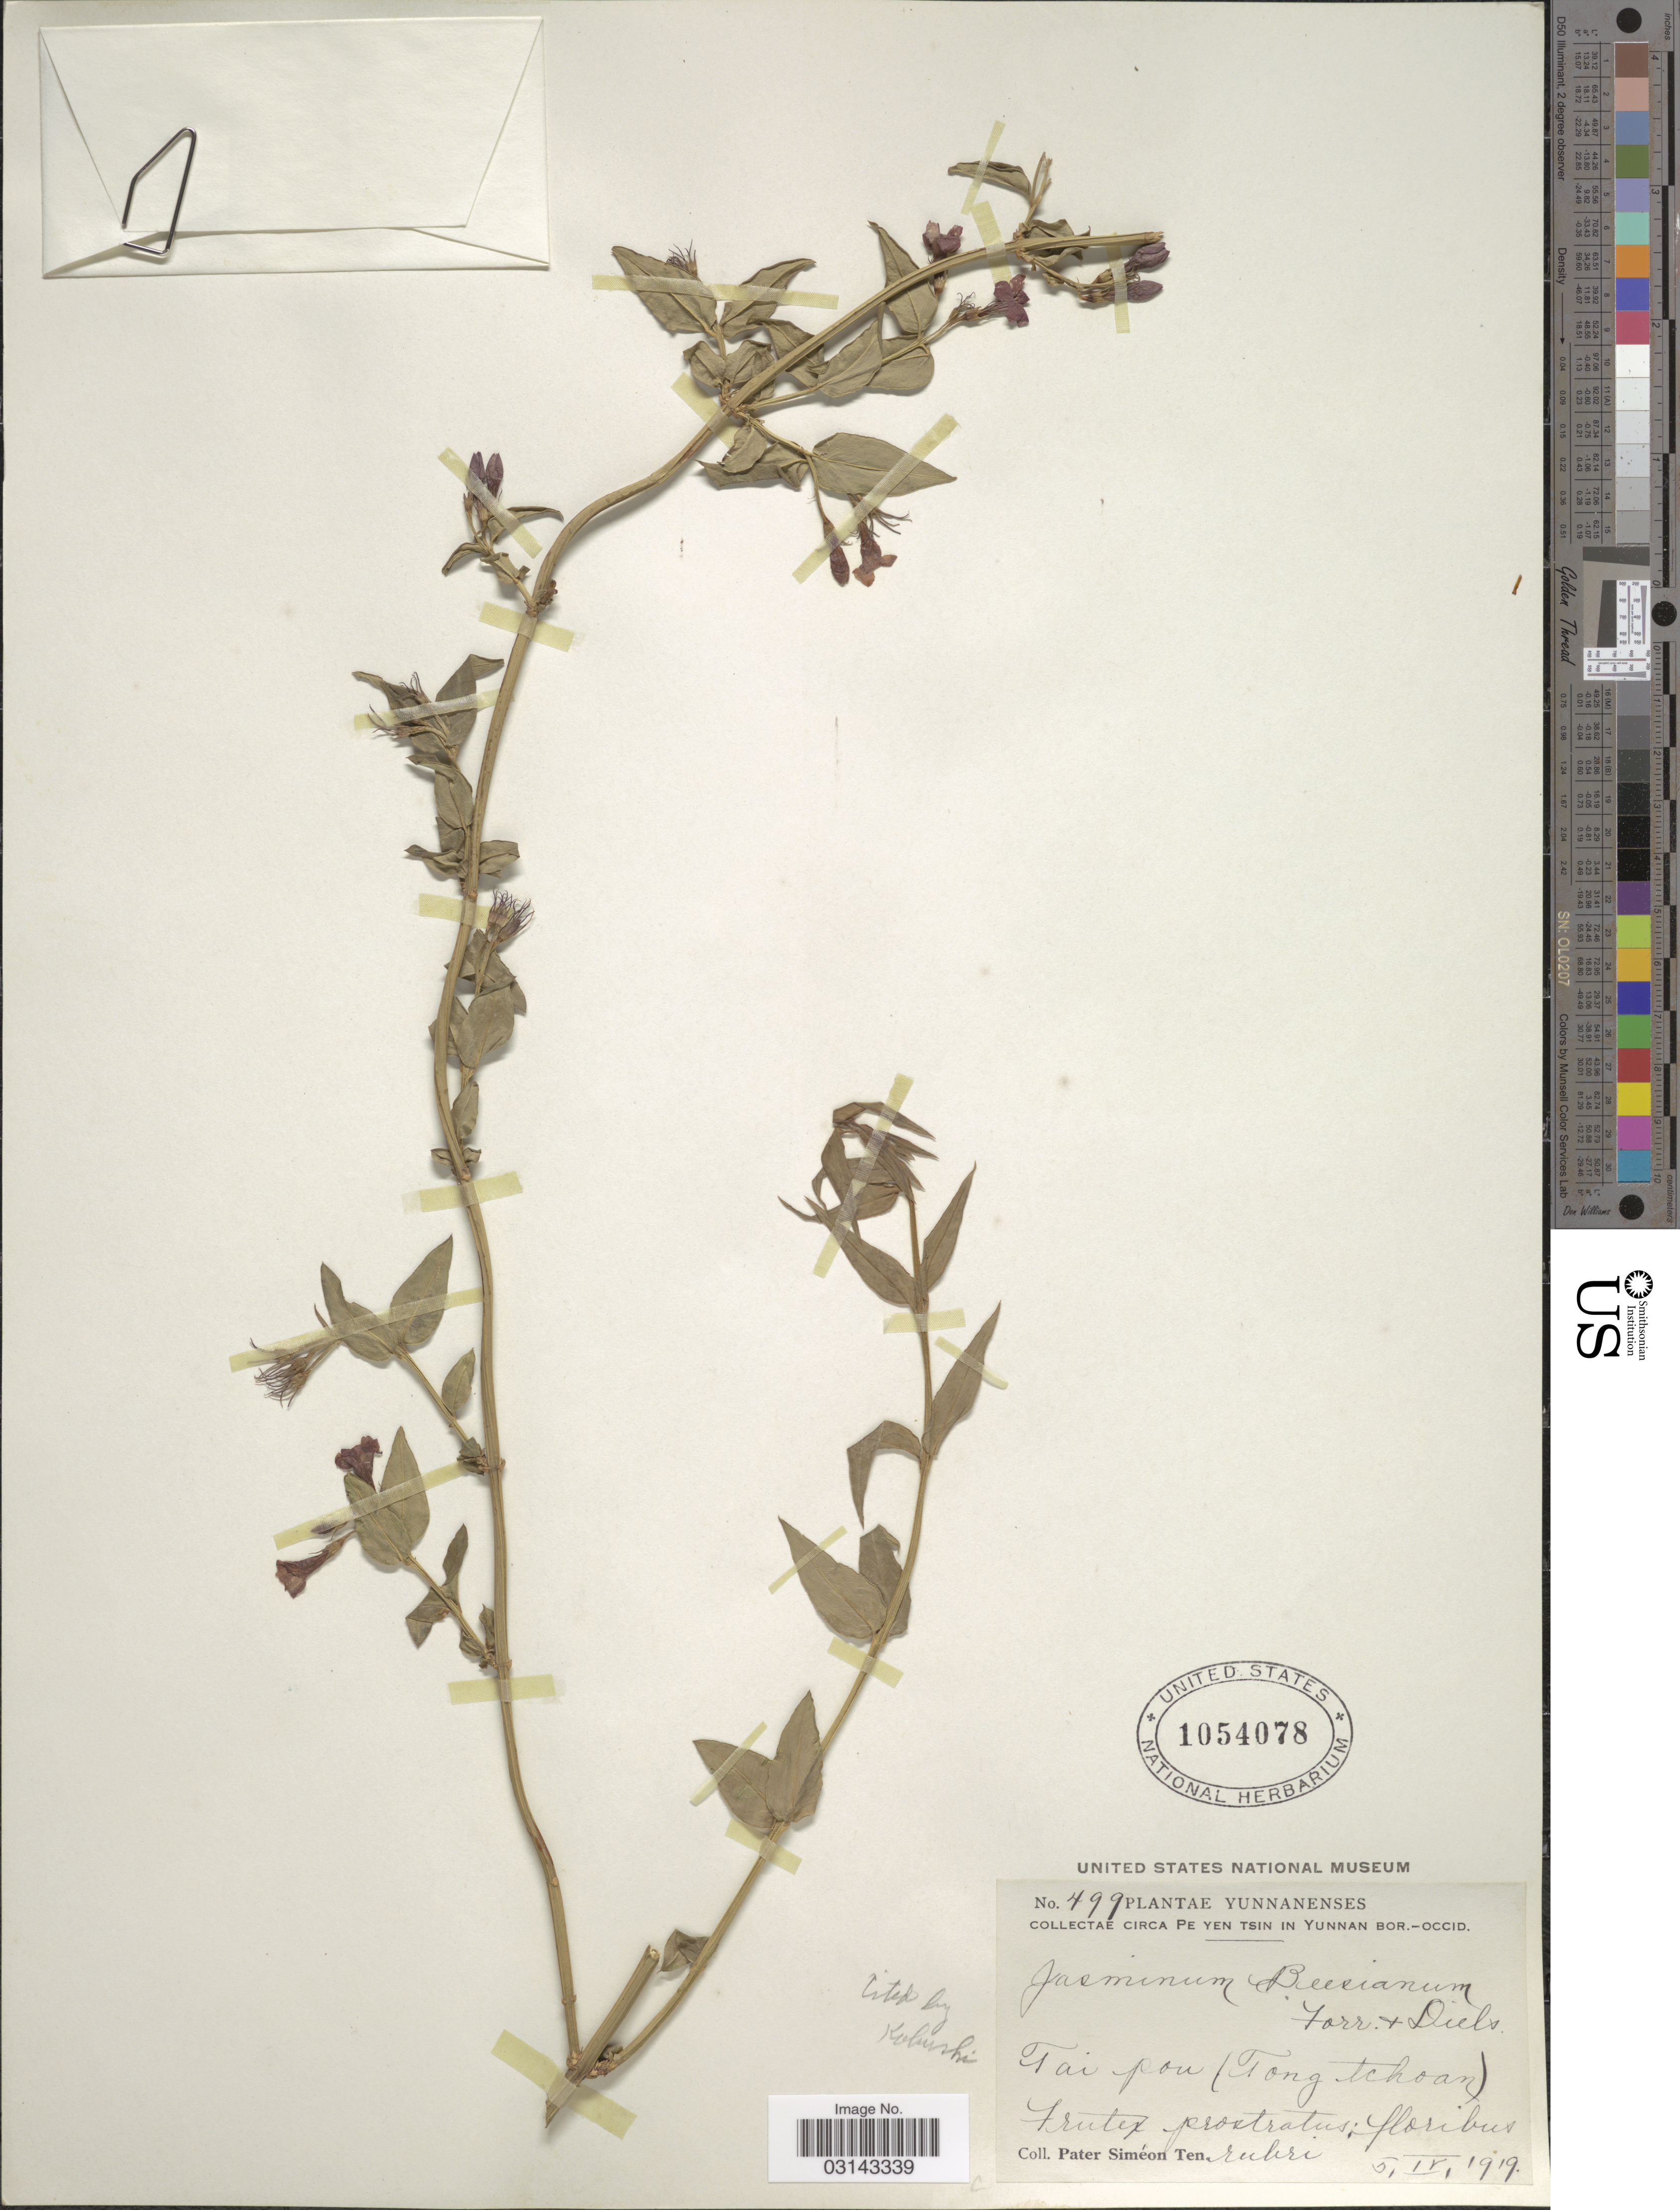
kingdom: Plantae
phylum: Tracheophyta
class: Magnoliopsida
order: Lamiales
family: Oleaceae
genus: Jasminum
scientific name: Jasminum beesianum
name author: Forrest & Diels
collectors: P. S. Ten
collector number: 499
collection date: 1919-04-05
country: China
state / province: Yunnan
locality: Circa Pe Yen Tsin in Yunnan Bor.-Occid. Tai pou (Tong tchoan).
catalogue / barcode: US 1054078